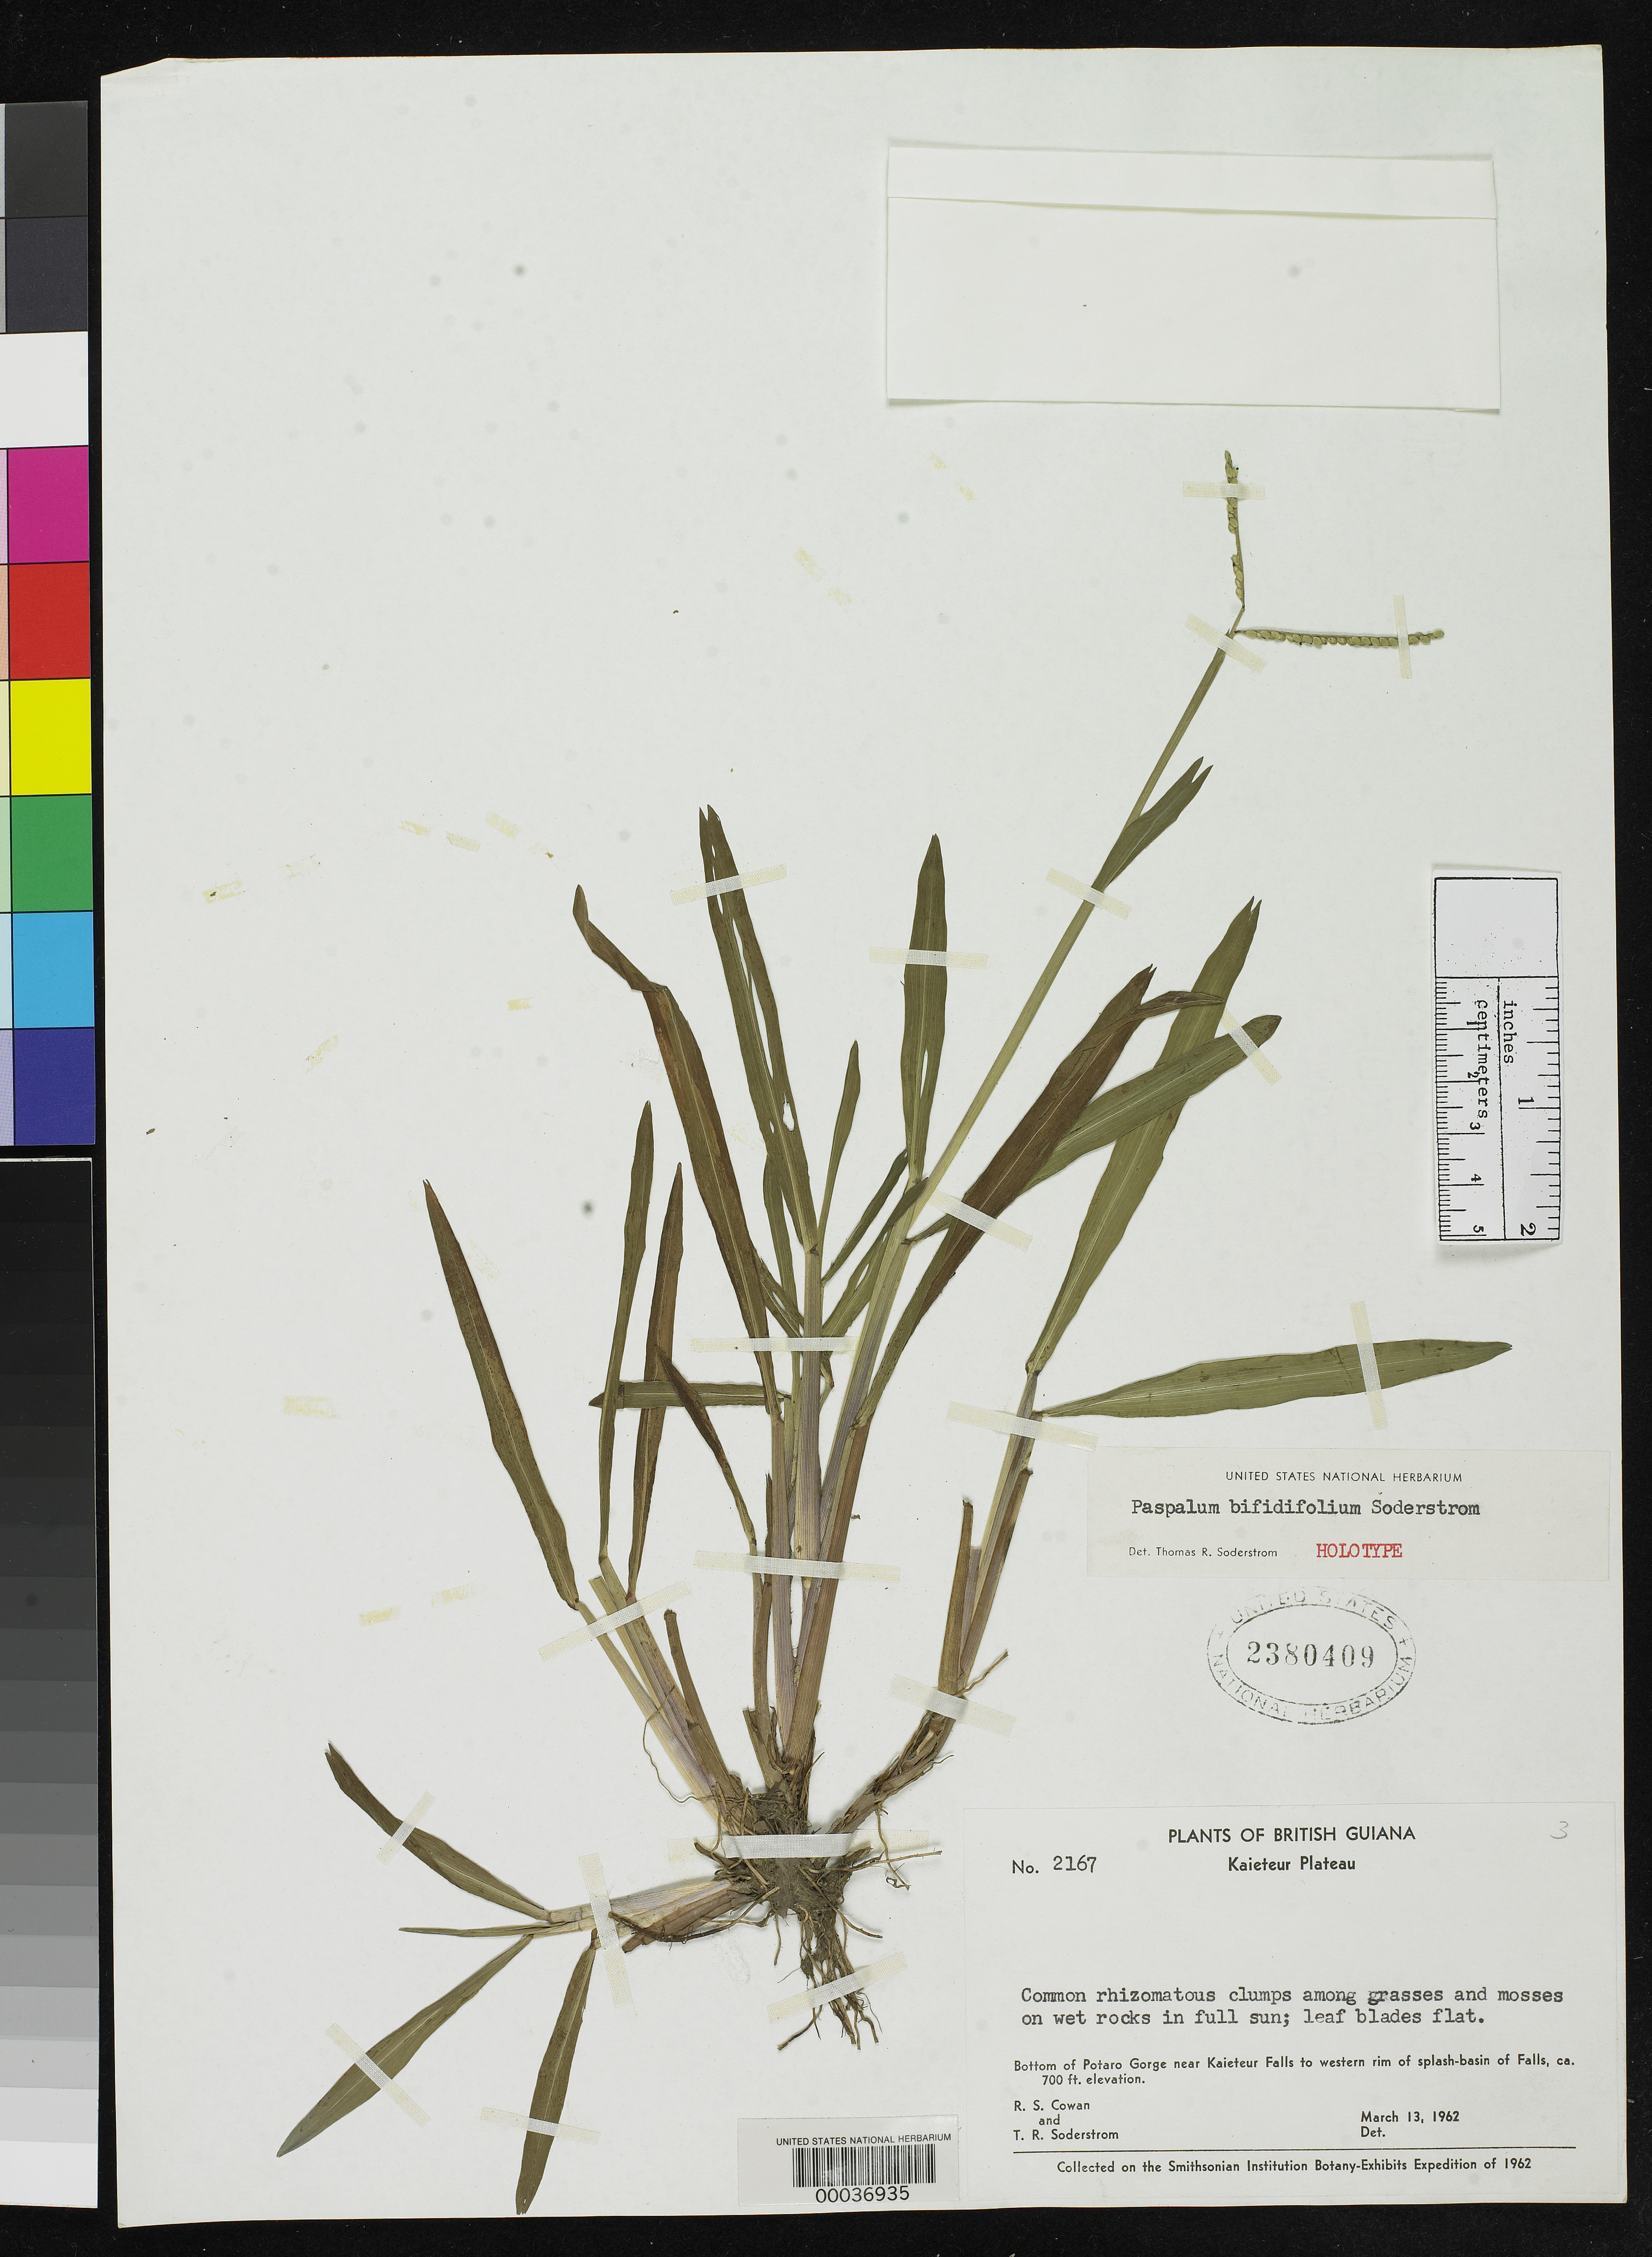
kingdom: Plantae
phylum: Tracheophyta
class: Liliopsida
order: Poales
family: Poaceae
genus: Paspalum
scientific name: Paspalum bifidifolium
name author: Soderstr.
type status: Holotype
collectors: R. S. Cowan & T. R. Soderstrom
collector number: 2167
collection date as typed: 13 Mar 1962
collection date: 1962-03-13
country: Guyana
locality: Kaieteur Plateau, Potaro Gorge near Kaieteur Falls, Essequibo; alt. 700 ft.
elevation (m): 213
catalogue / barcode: US 2380409